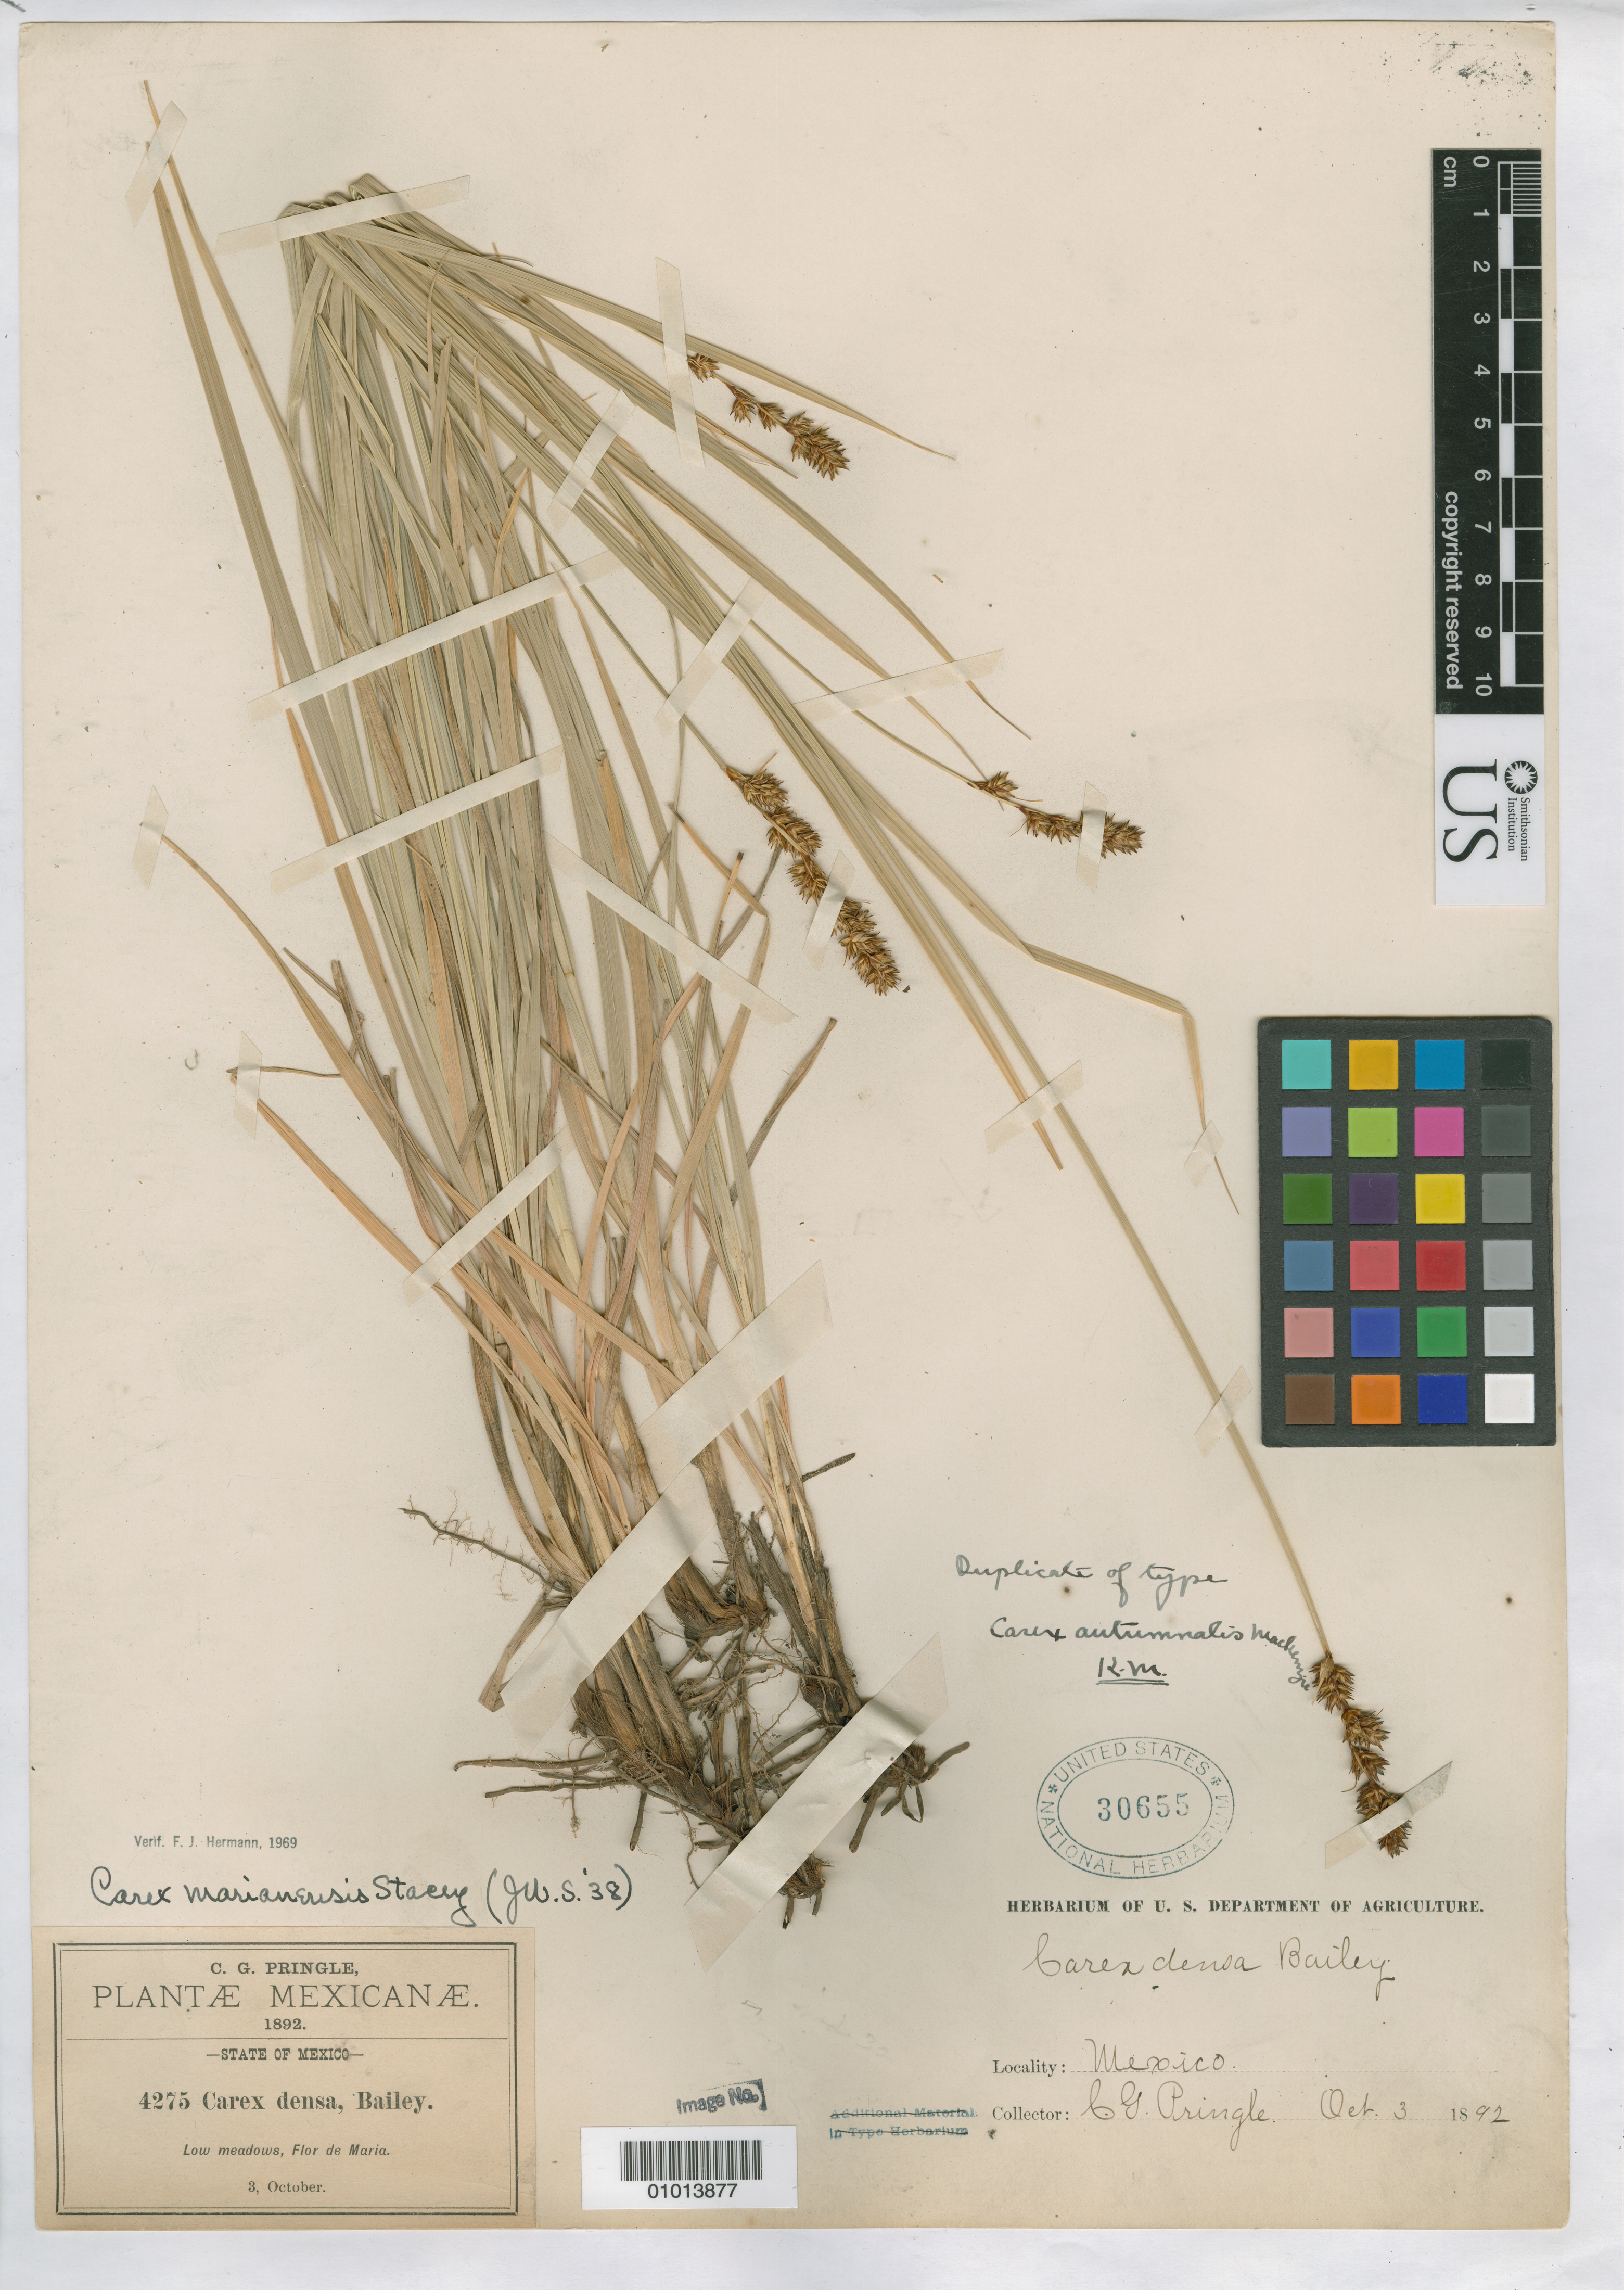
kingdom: Plantae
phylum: Tracheophyta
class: Liliopsida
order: Poales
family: Cyperaceae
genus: Carex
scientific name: Carex autumnalis Mack., nom. illeg.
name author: Mack.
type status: Isotype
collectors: C. G. Pringle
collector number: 4275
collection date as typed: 03 Oct 1892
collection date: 1892-10-03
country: Mexico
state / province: México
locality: Low meadows, Flor de Maria.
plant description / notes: Later homonym of Carex autumnalis Ohwi (1930), replaced by Carex marianensis Stacey.; Also a type of Carex marianensis Stacey, nom. nov.; Replacement name for Carex autumnalis Mack. (1931), nom. illeg., non Carex autumnalis Ohwi (1930).; Also a type of Carex autumnalis Mack., nom. illeg.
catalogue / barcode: US 30655